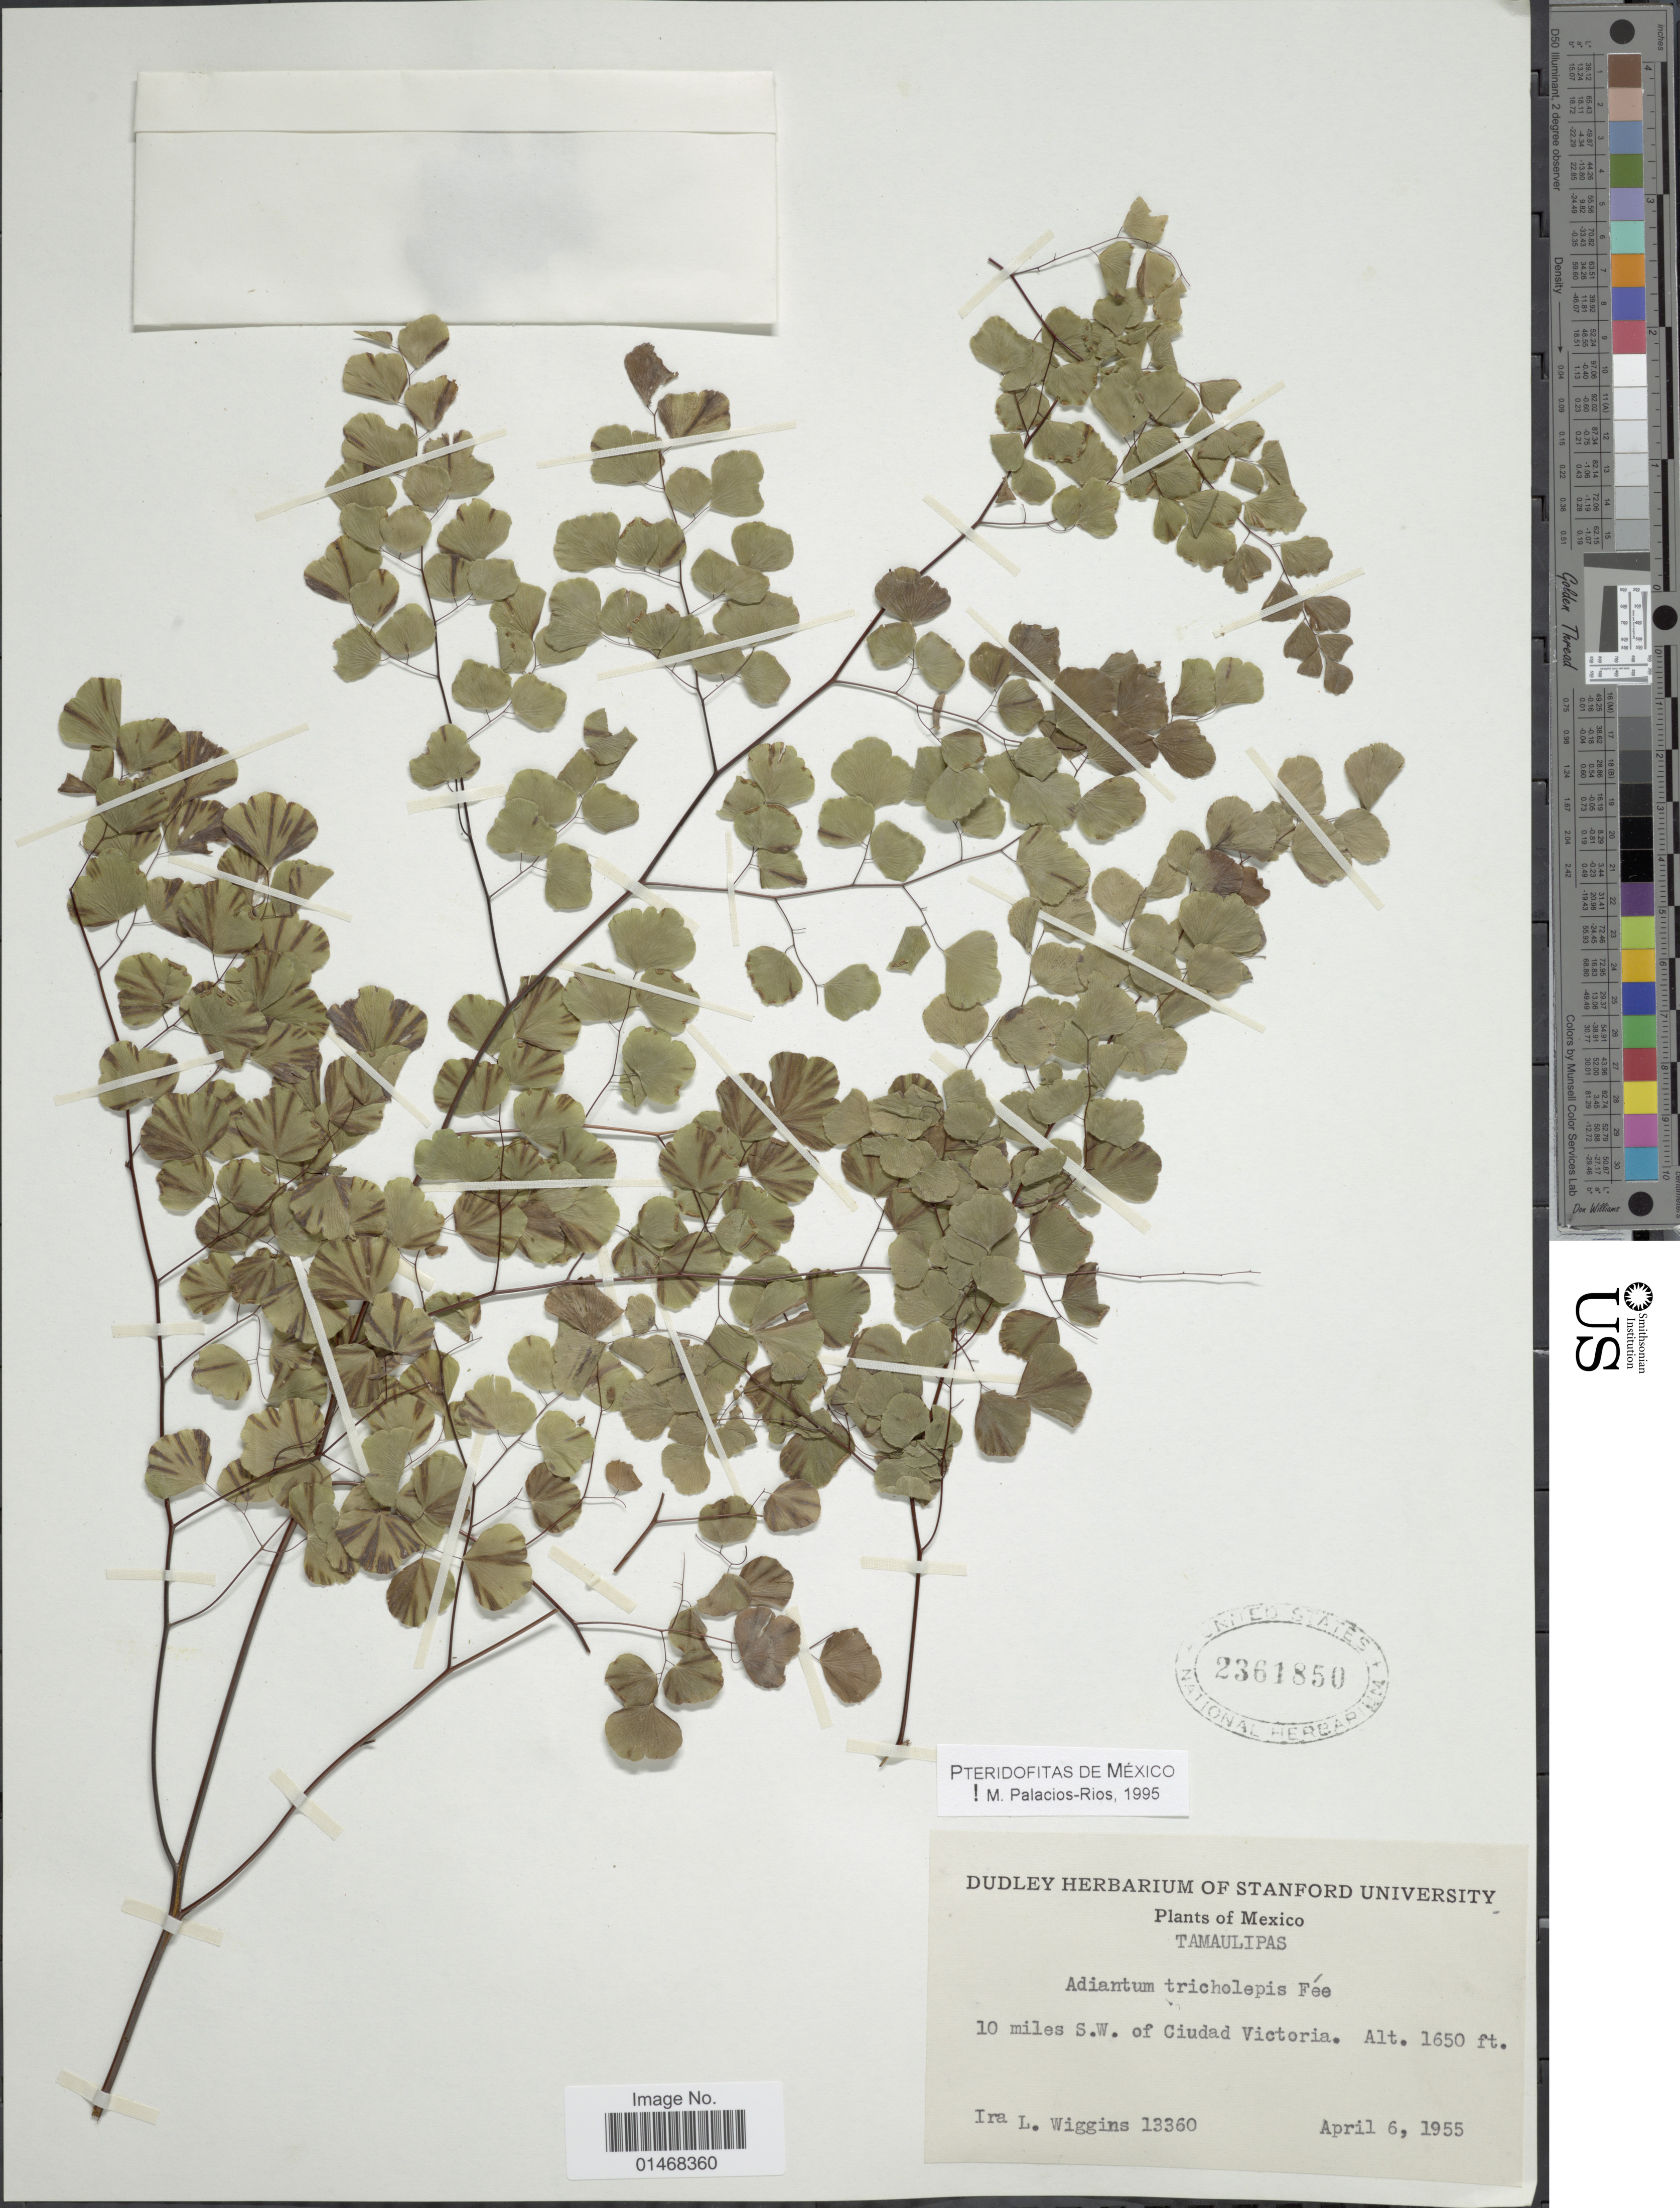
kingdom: Plantae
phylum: Tracheophyta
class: Polypodiopsida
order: Polypodiales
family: Pteridaceae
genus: Adiantum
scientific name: Adiantum tricholepis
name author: Fée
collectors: I. L. Wiggins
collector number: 13360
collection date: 1955-04-06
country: Mexico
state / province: Tamaulipas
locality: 10 miles S.W. of Ciudad Victoria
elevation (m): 503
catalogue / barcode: US 2361850